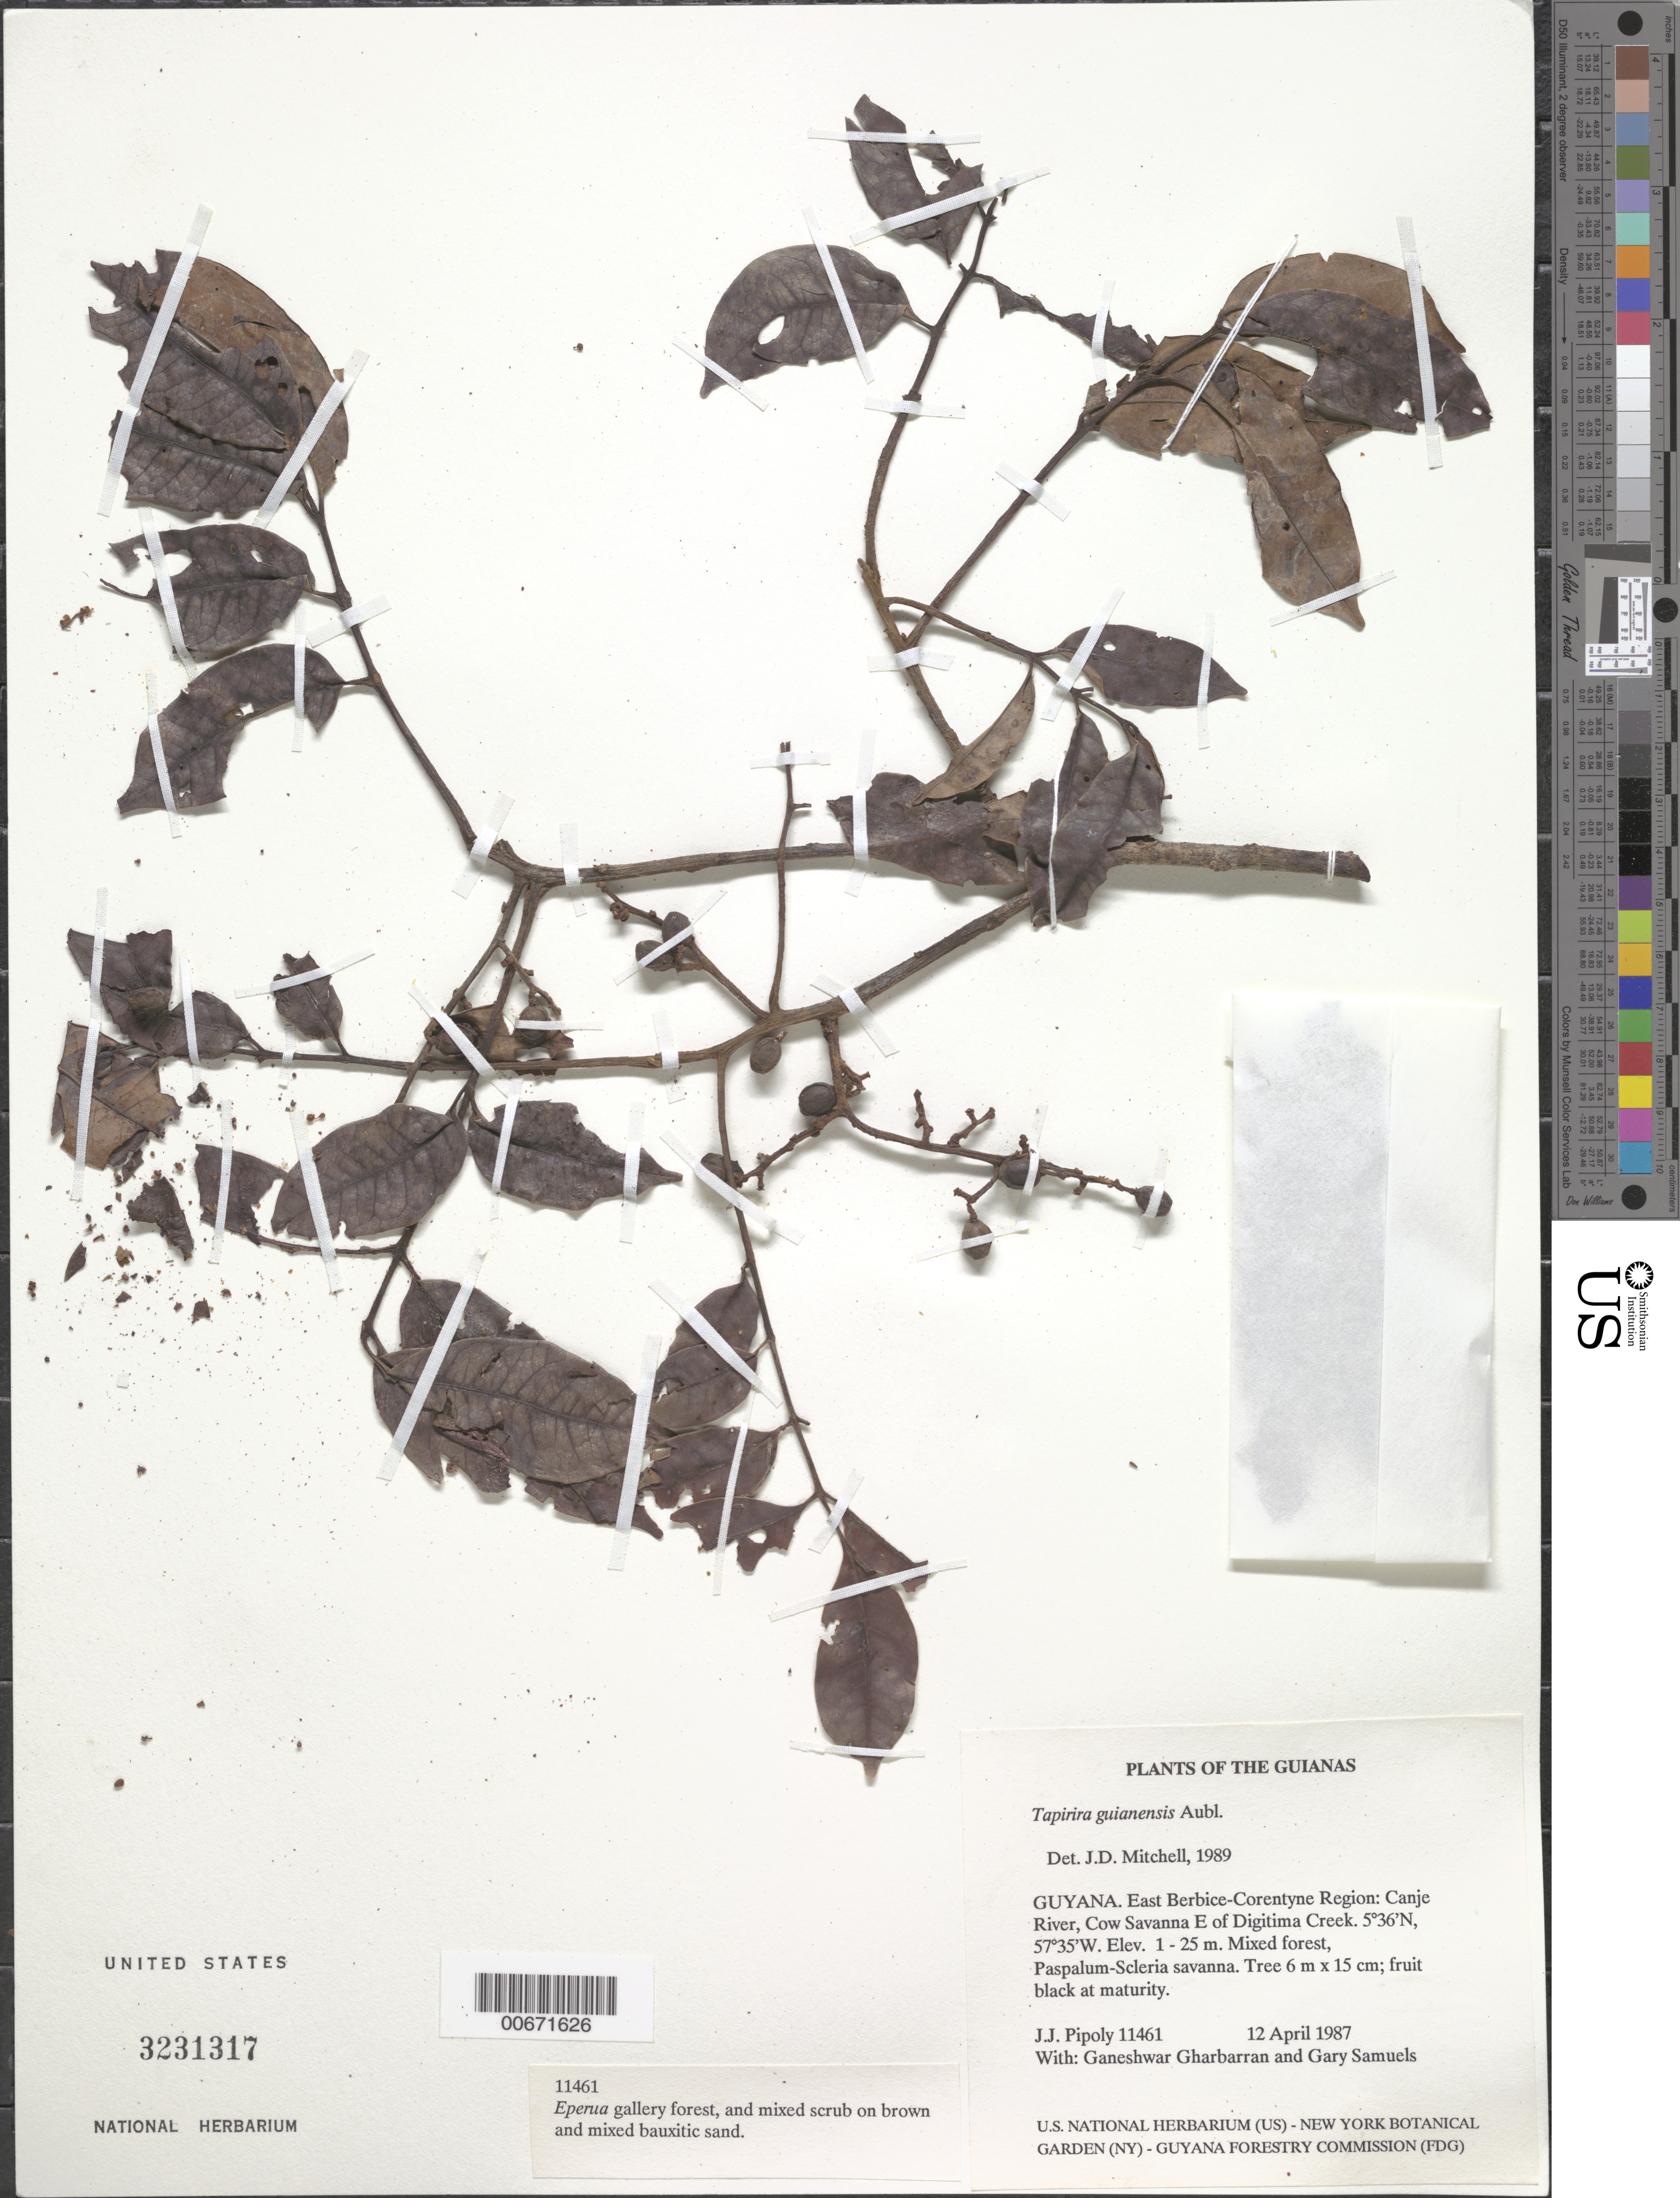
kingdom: Plantae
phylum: Tracheophyta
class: Magnoliopsida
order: Sapindales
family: Anacardiaceae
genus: Tapirira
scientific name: Tapirira guianensis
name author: Aubl.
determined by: Mitchell, John D.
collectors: J. J. Pipoly, G. Gharbarran & G. Samuels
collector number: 11461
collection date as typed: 12 April 1987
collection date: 1987-04-12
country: Guyana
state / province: E. Berbice-Corentyne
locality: Canje River, Cow Savanna E of Digitima Creek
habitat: Mixed forest, Paspalum-Scleria savanna, Eperua gallery forest and mixed scrub on brown and mixed bauxitic sand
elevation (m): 1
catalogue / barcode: US 3231317